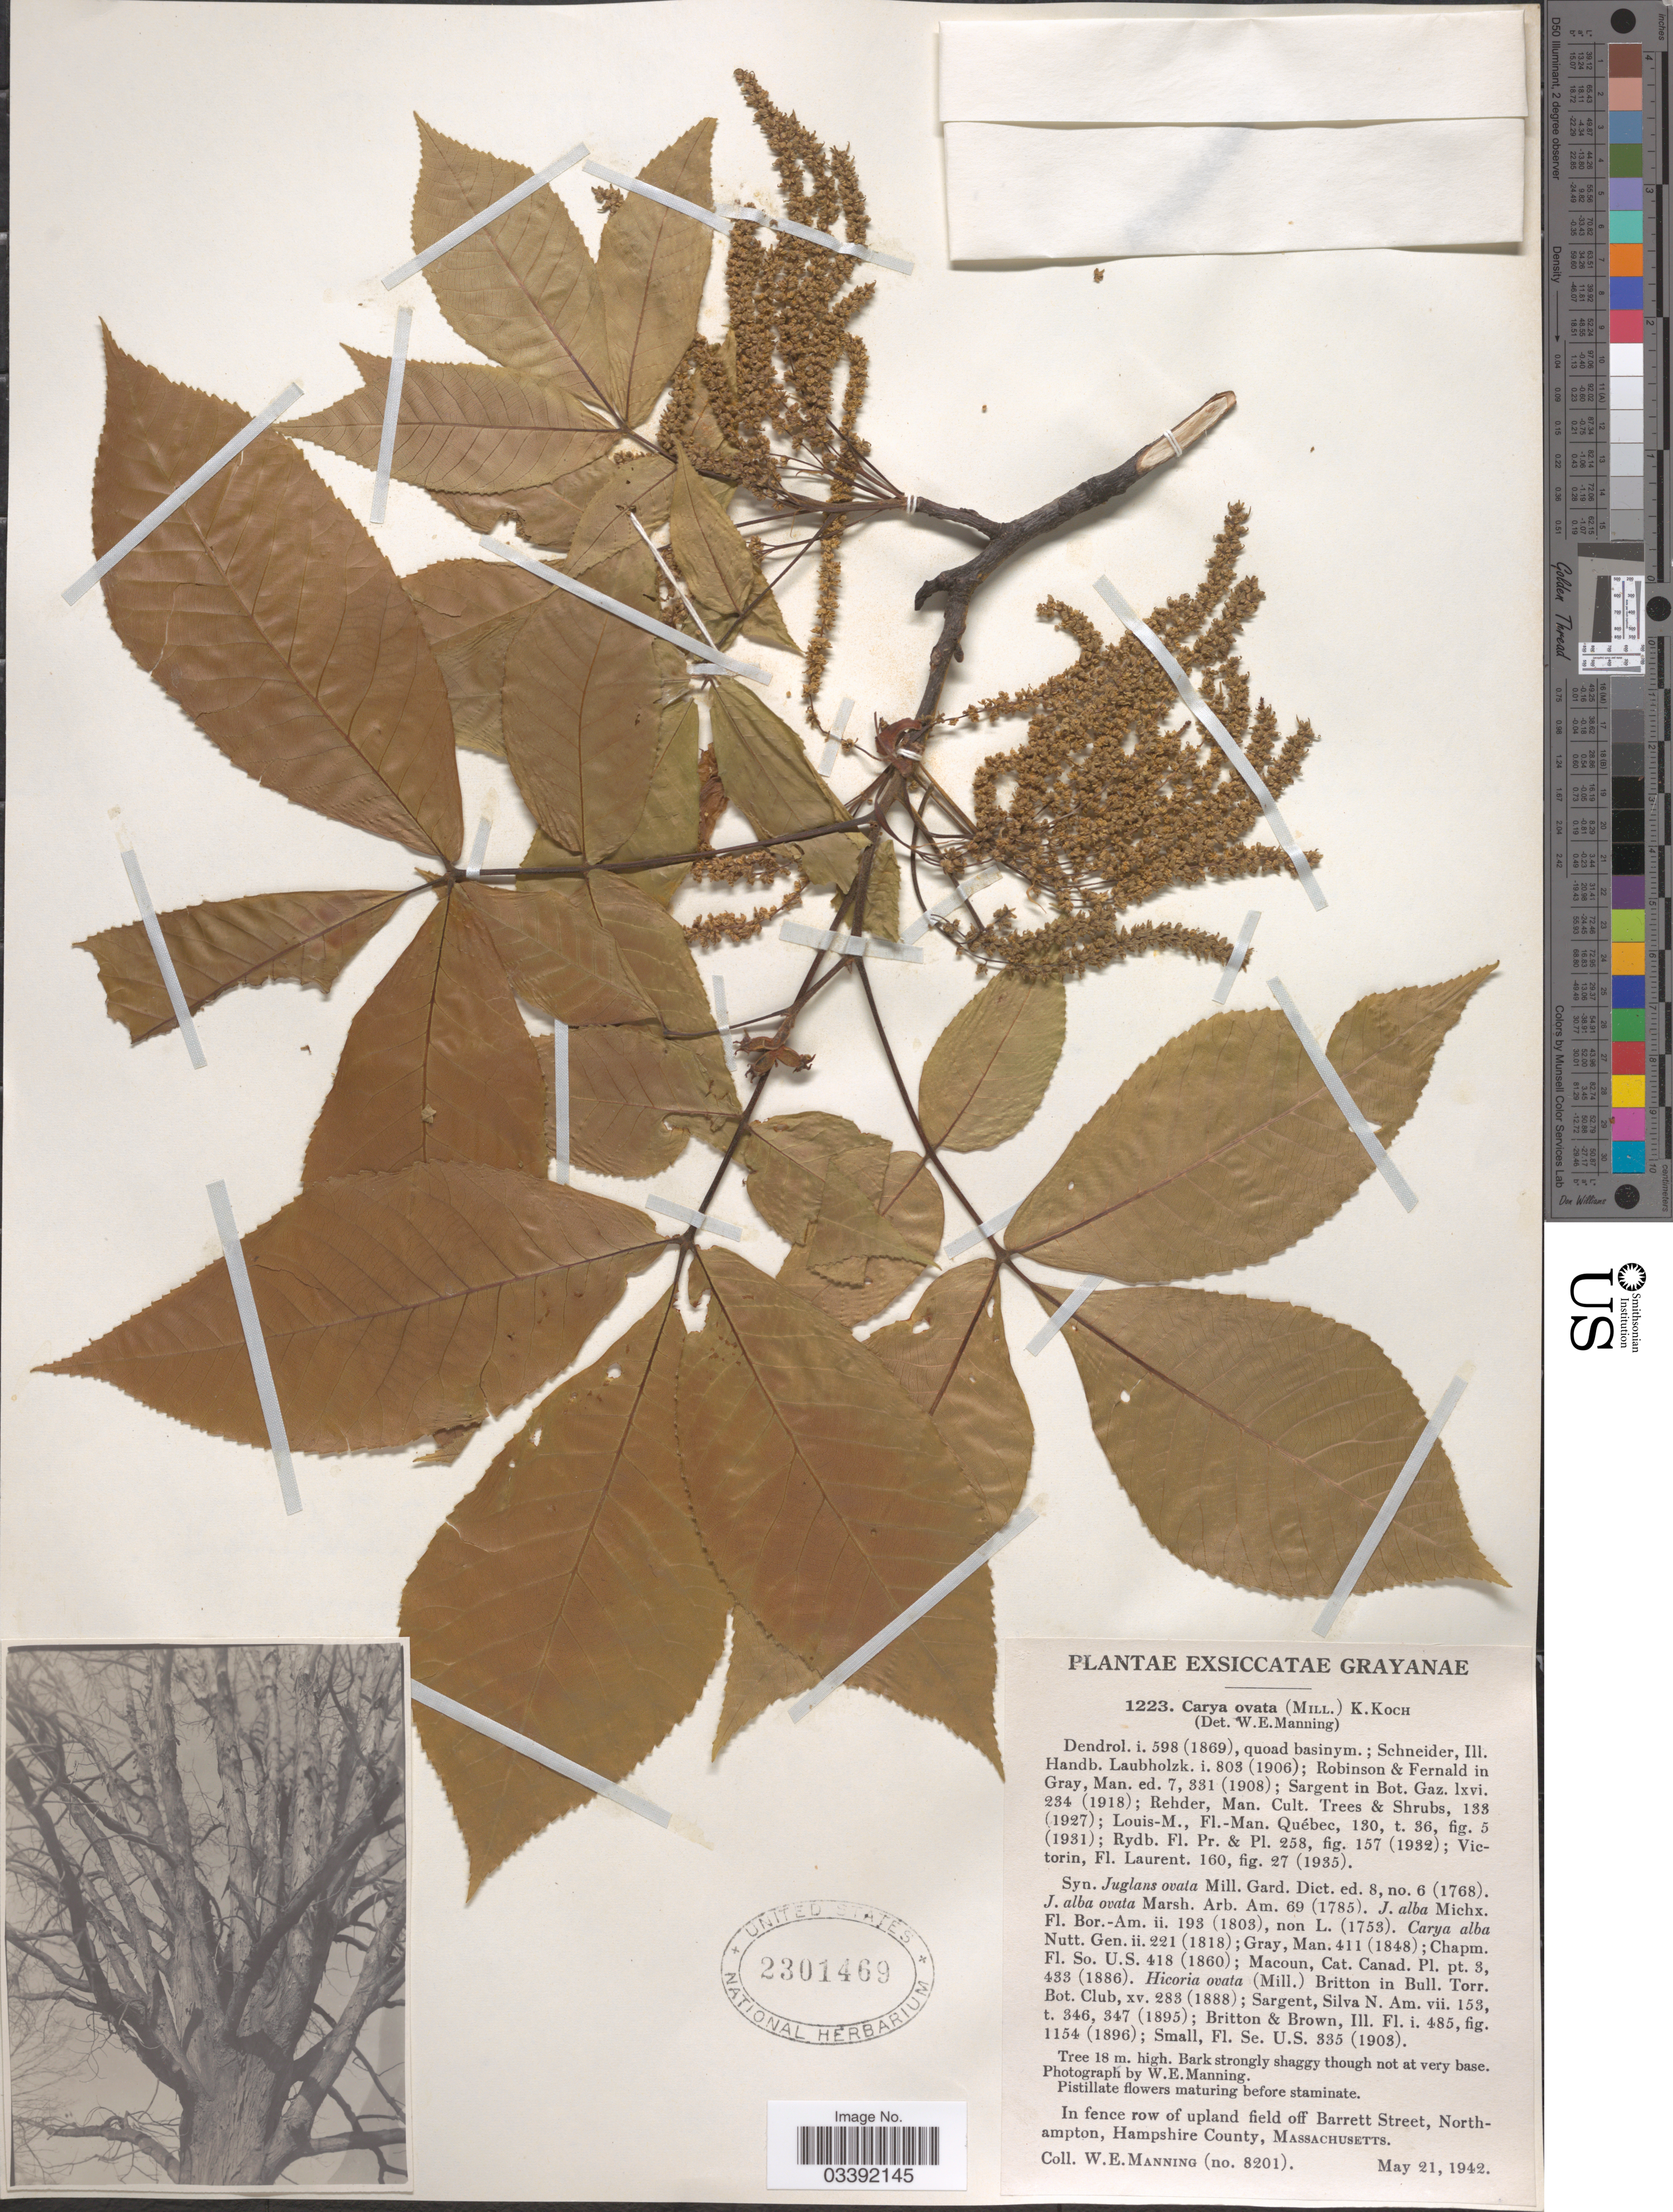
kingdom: Plantae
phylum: Tracheophyta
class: Magnoliopsida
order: Fagales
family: Juglandaceae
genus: Carya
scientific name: Carya ovata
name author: (Mill.) K. Koch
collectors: W. Manning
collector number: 8201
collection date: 1942-05-21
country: United States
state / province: Massachusetts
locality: In fence row of upland field off Barrett Street, Northampton, Hampshire County.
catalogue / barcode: US 2301469